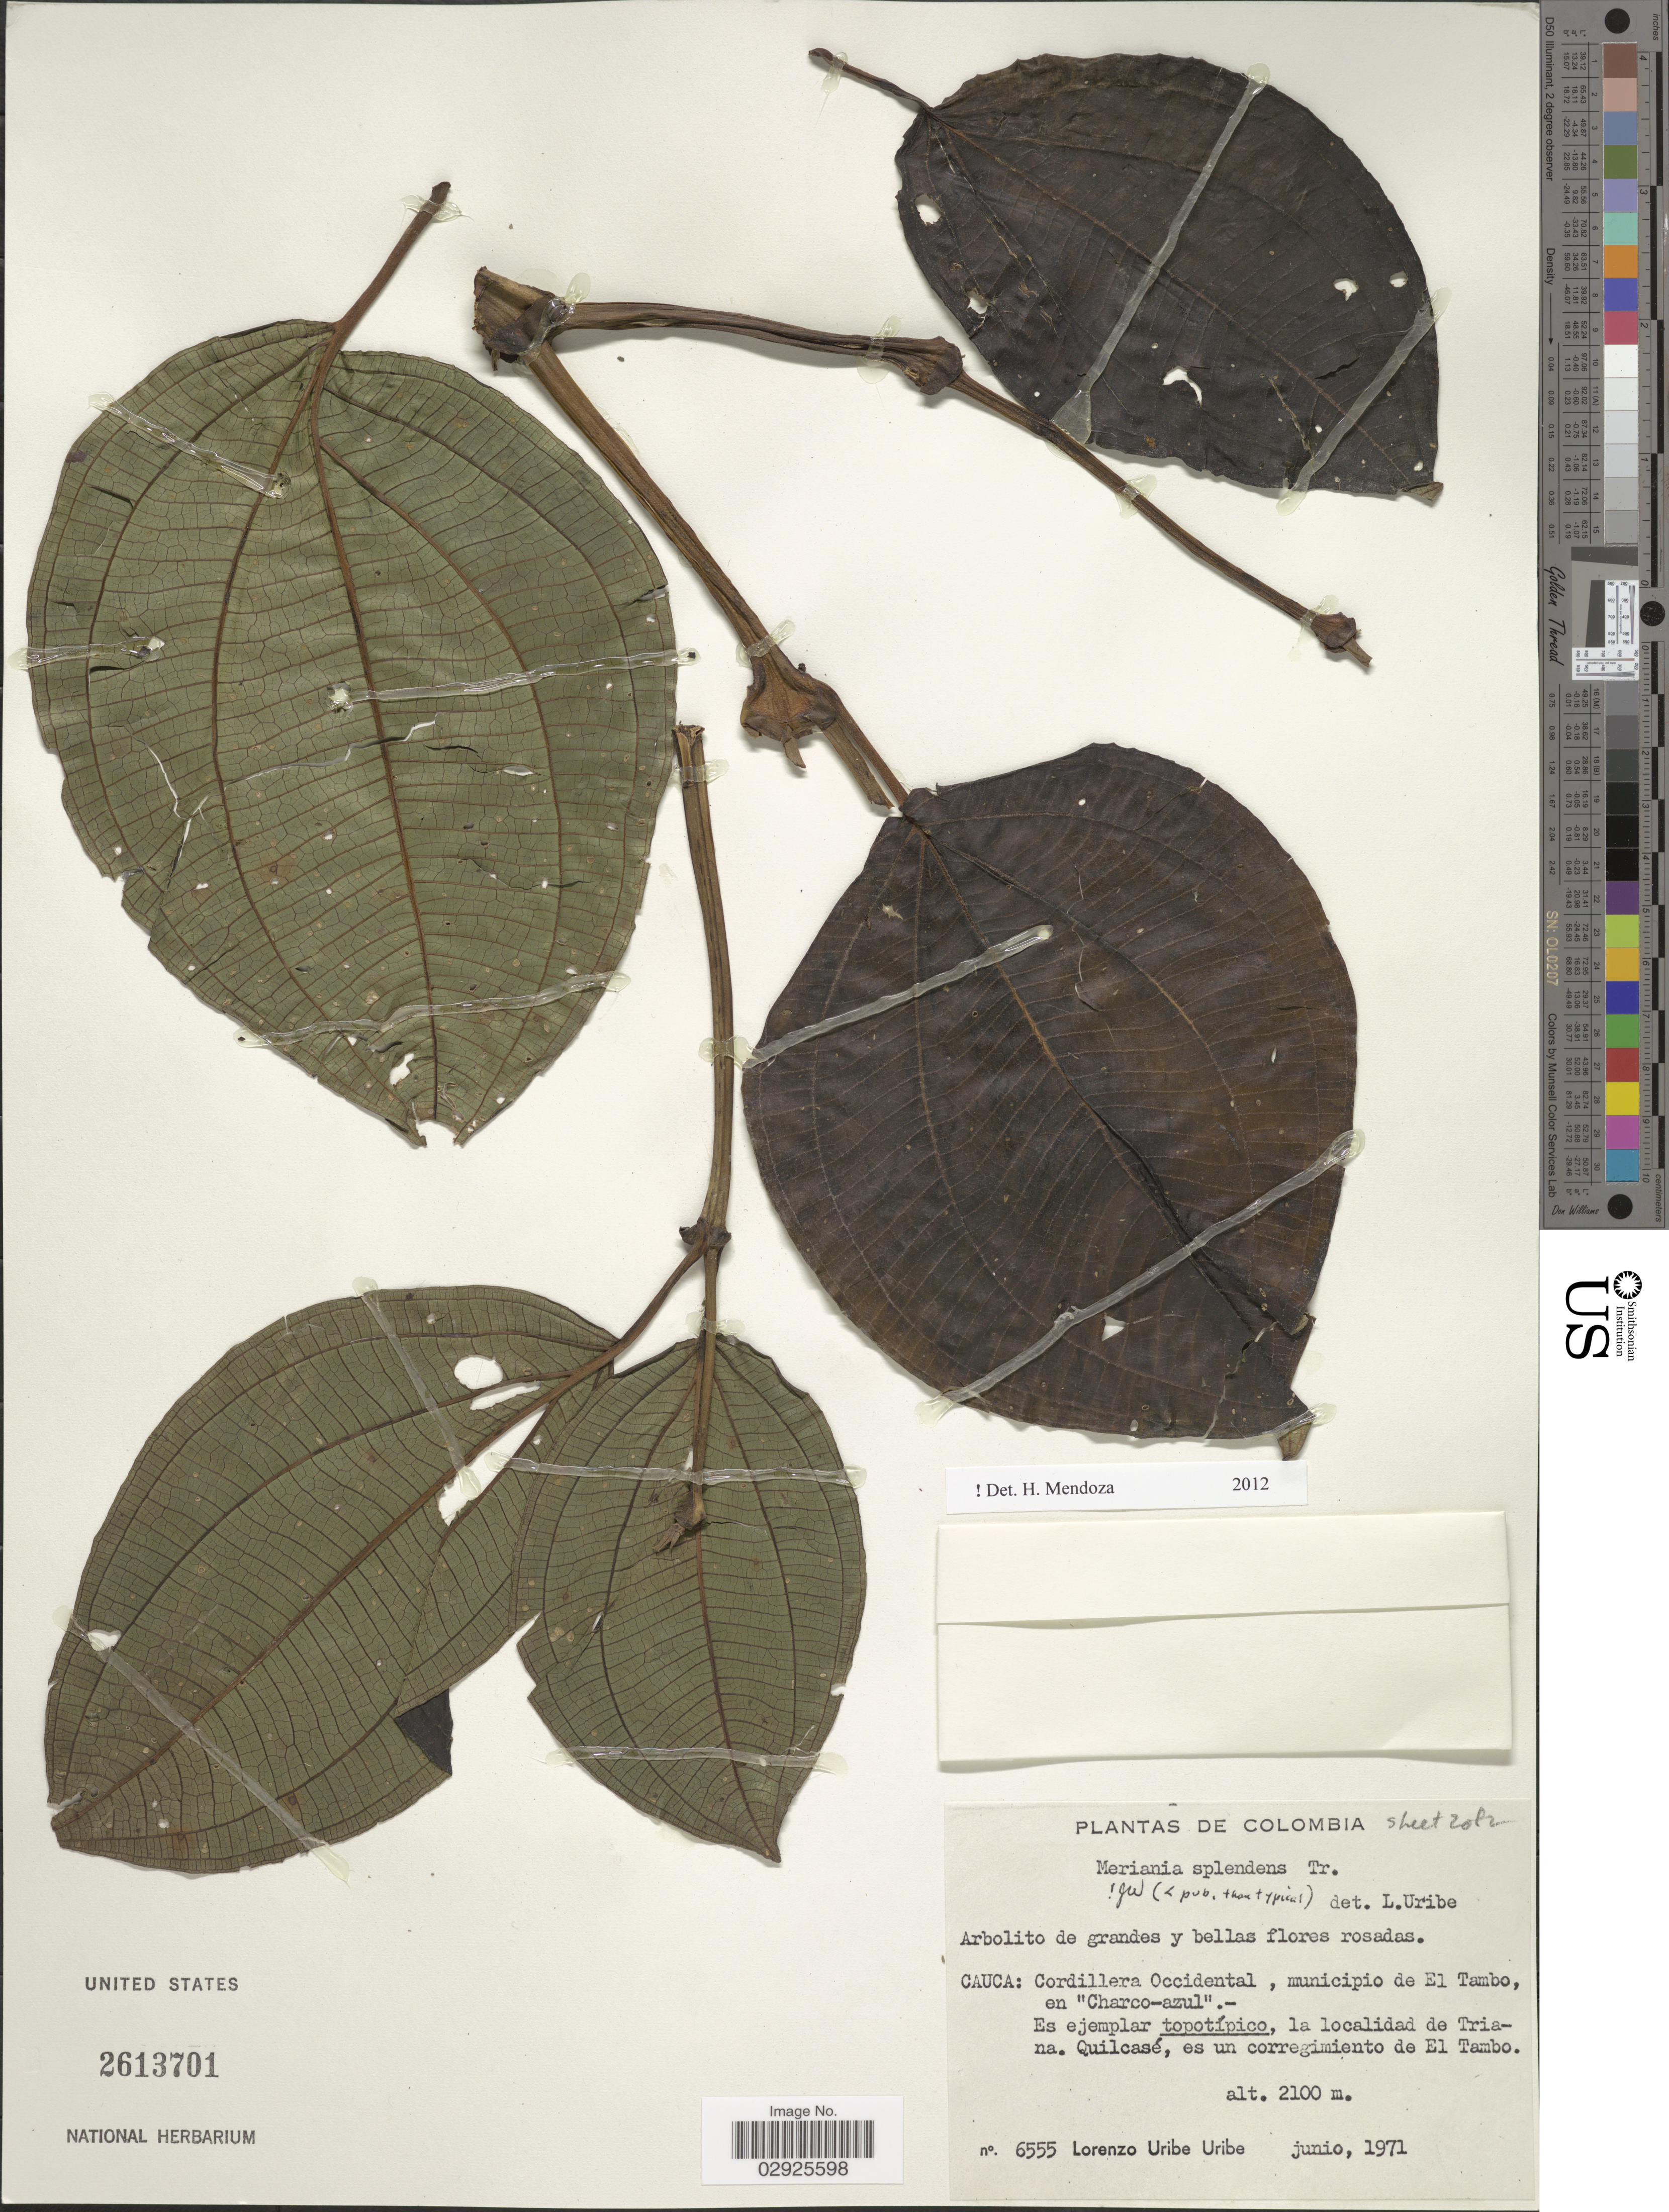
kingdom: Plantae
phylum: Tracheophyta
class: Magnoliopsida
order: Myrtales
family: Melastomataceae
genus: Meriania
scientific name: Meriania splendens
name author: Triana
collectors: L. Uribe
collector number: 6555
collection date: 1971-06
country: Colombia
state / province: Cauca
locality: Cordillera Occidental, municipio de El Tambo, en "Charco-azul", la localidad de Triana, Quilcasé, es un corregimiento de El Tambo.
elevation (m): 2100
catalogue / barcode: US 2613701